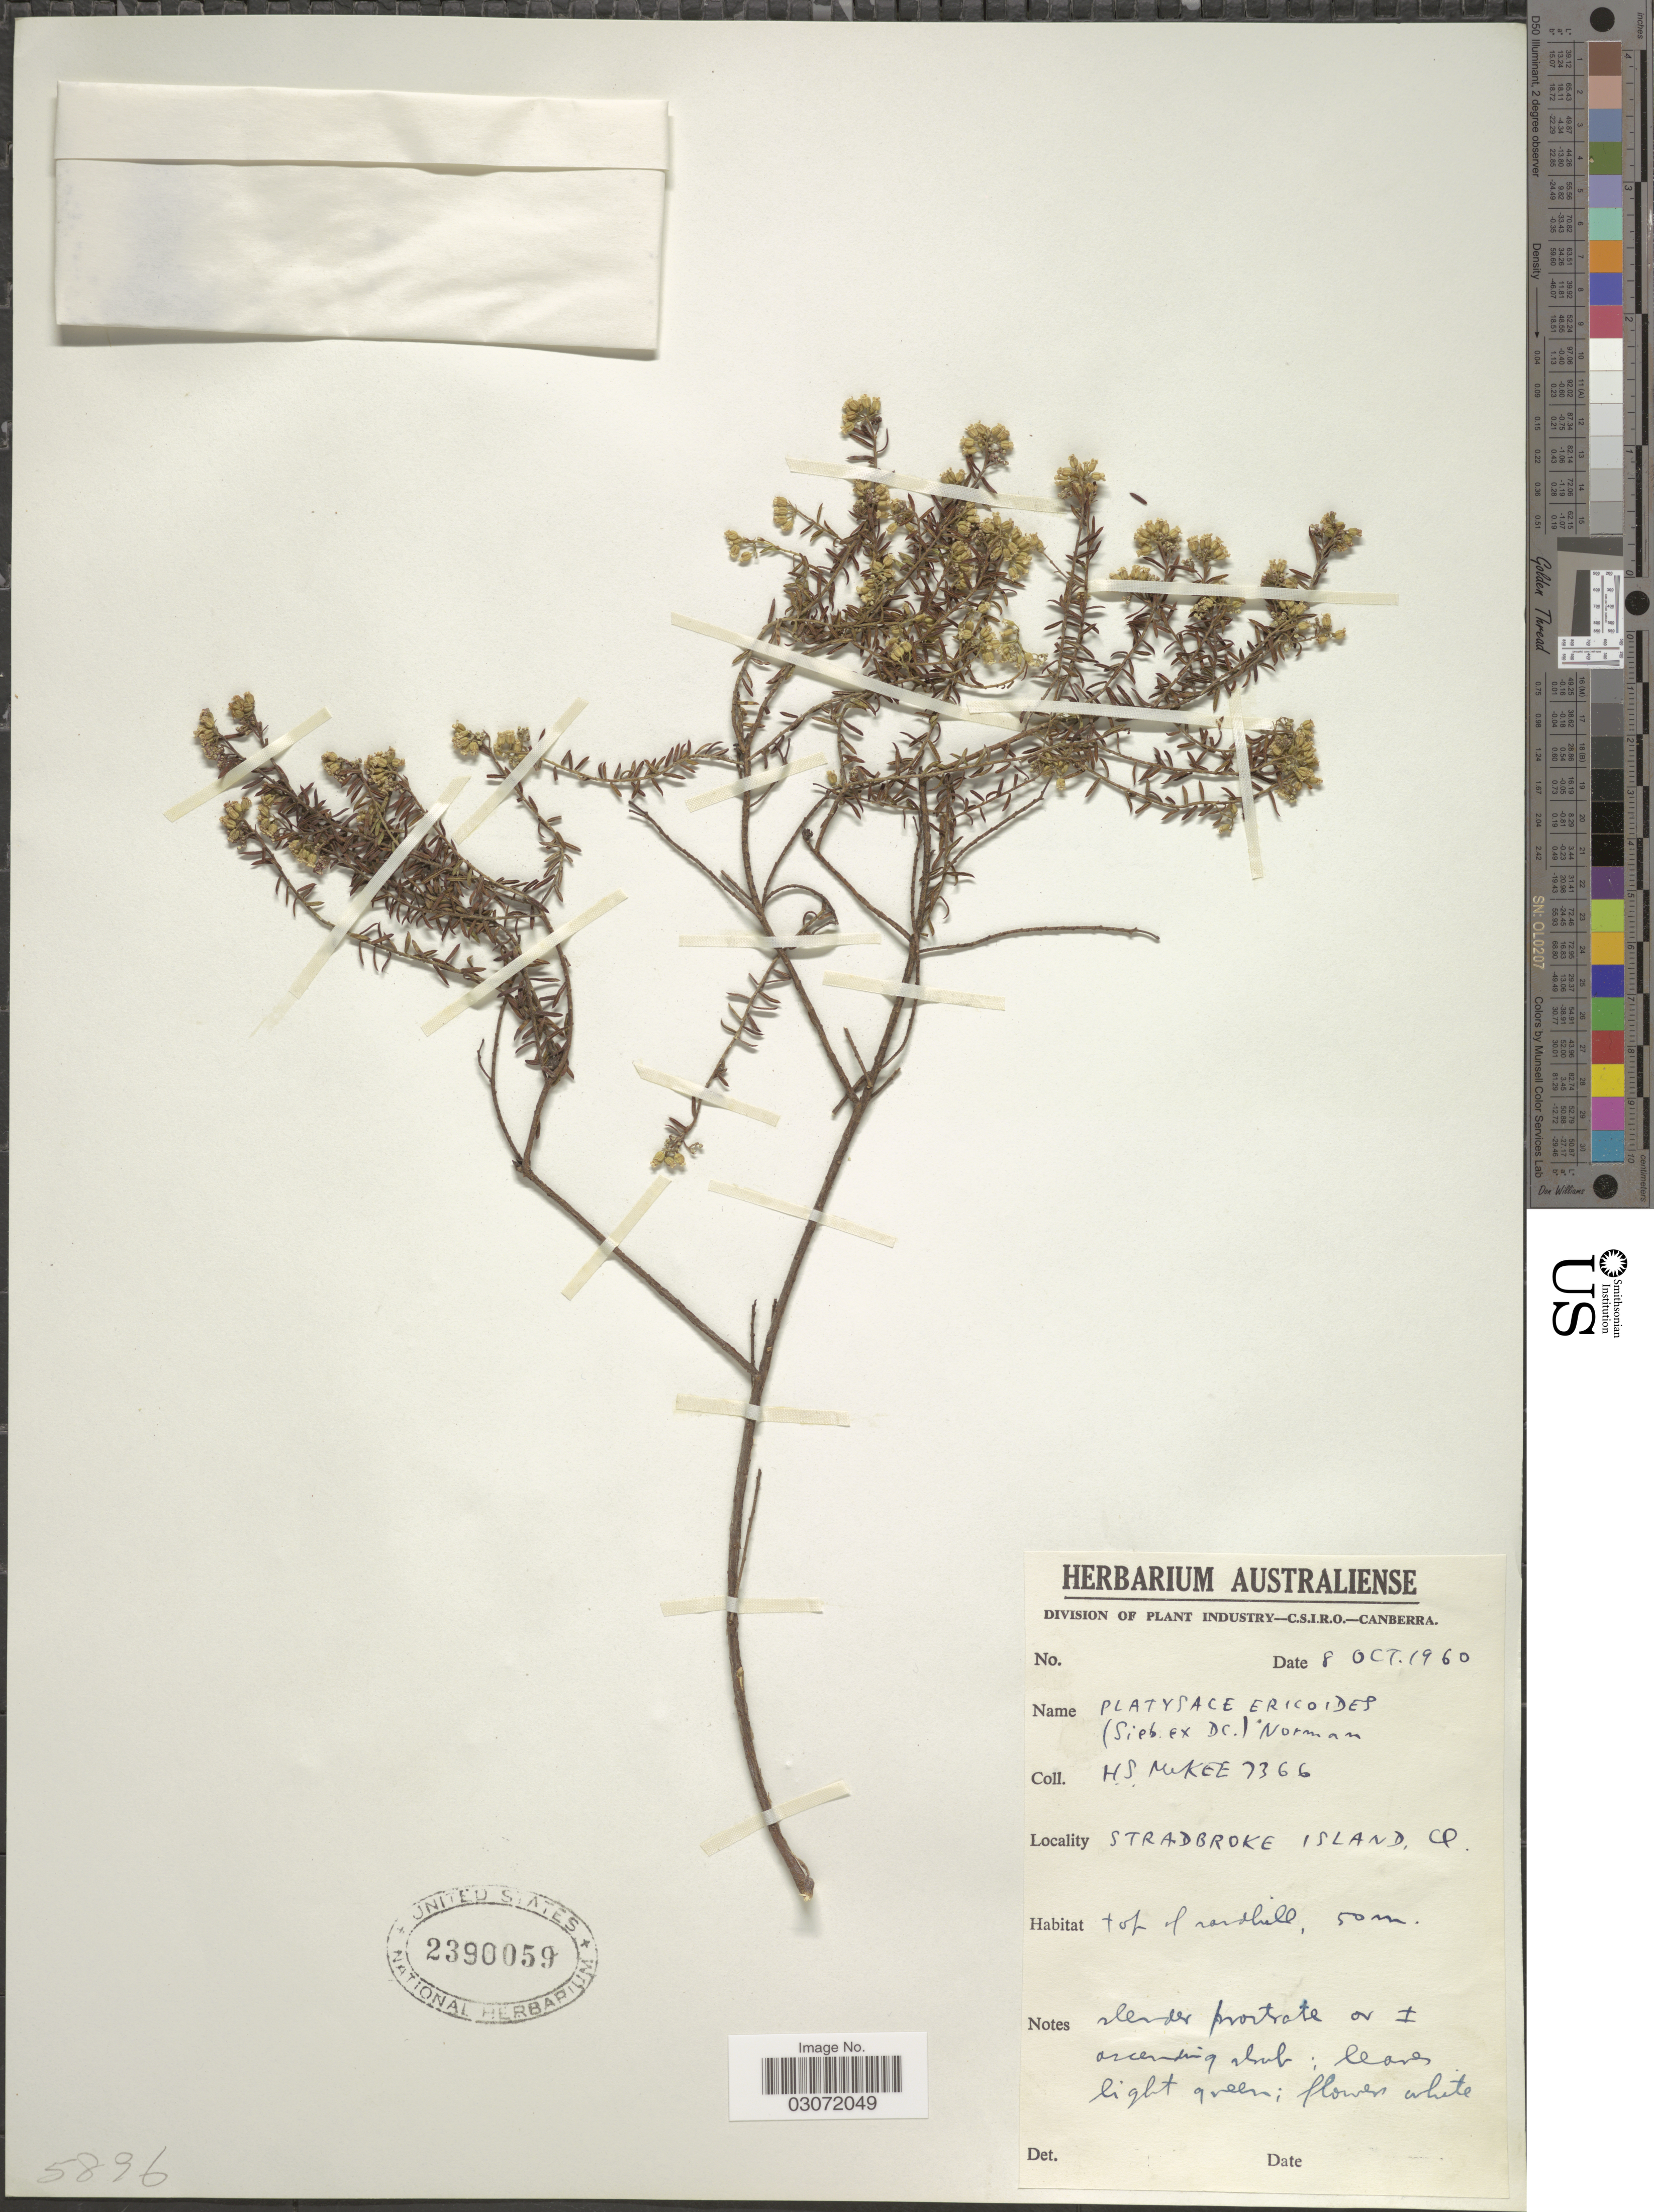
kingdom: Plantae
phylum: Tracheophyta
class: Magnoliopsida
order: Apiales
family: Apiaceae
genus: Platysace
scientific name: Platysace ericoides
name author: (Siebold ex DC.) C. Norman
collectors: H. S. McKee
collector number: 7366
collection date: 1960-10-08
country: Australia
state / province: Queensland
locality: Stradbroke Island, Q.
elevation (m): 50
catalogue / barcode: US 2390059